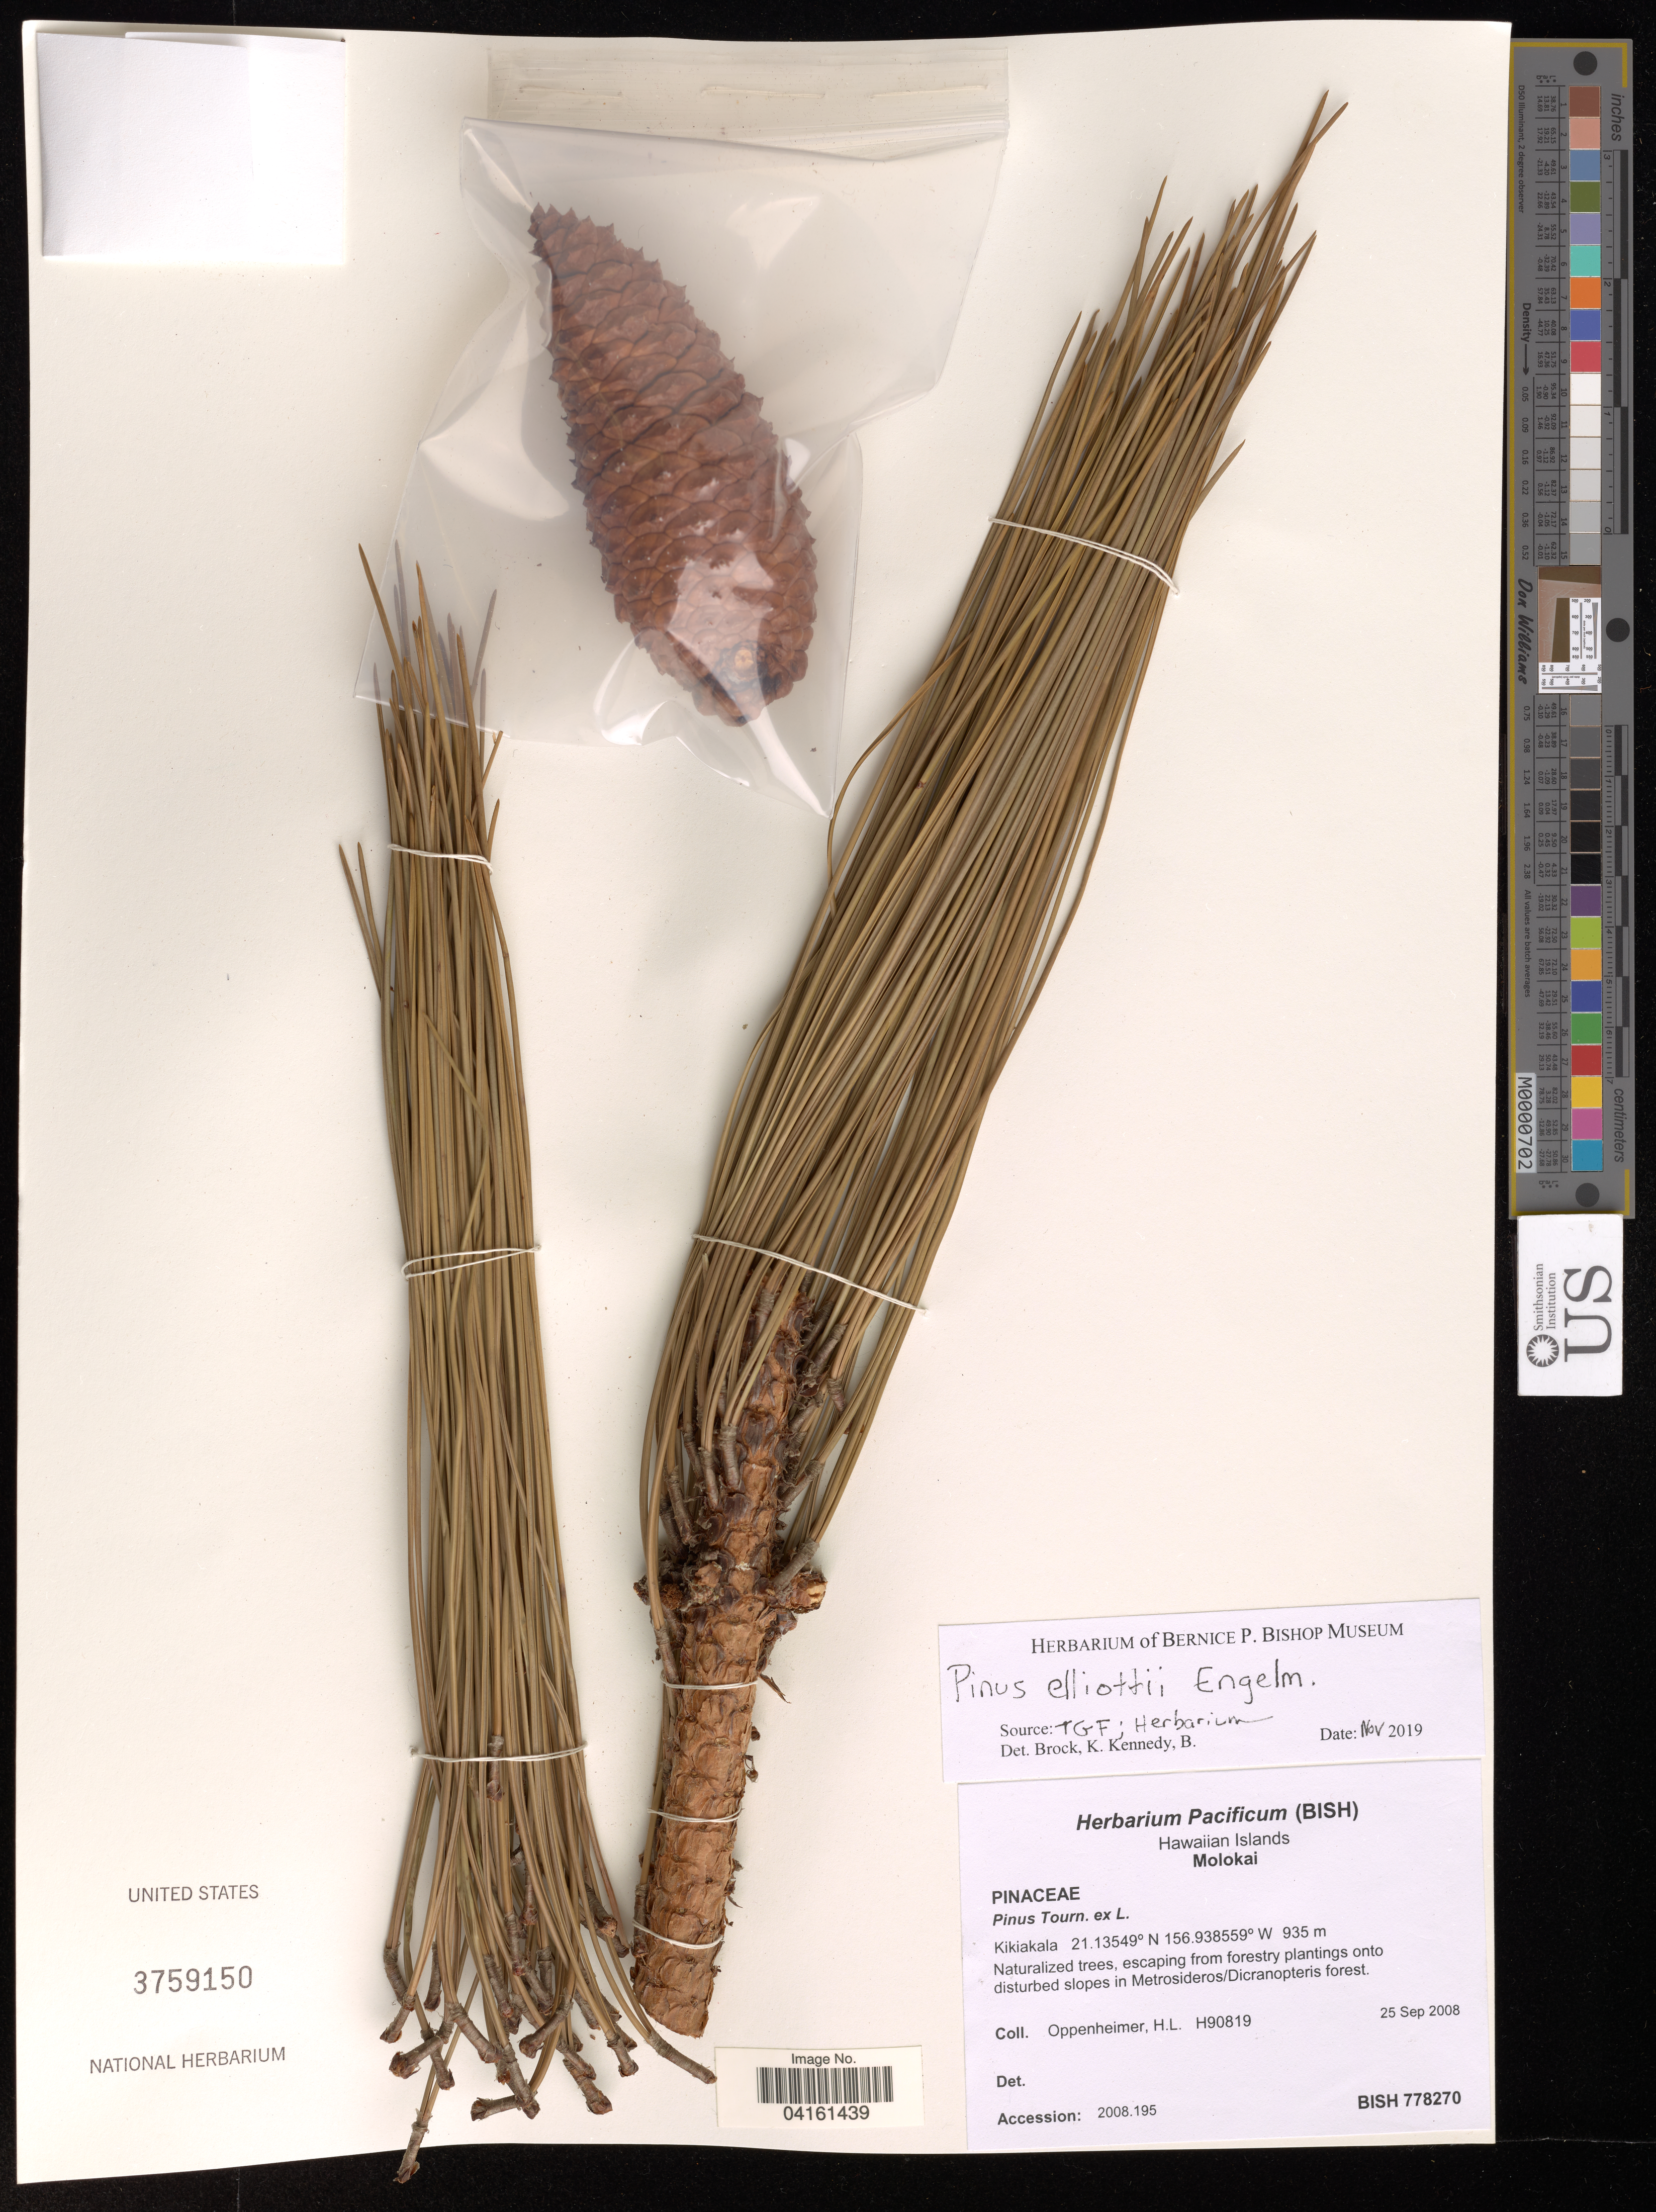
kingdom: Plantae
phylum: Tracheophyta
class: Pinopsida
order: Pinales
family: Pinaceae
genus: Pinus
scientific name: Pinus elliottii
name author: Engelm.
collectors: H. L. Oppenheimer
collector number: H90819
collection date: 2008-09-25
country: United States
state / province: Hawaii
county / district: Maui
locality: The Hawaiian Islands. Molokai. Kikiakala.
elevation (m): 935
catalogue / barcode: US 3759150